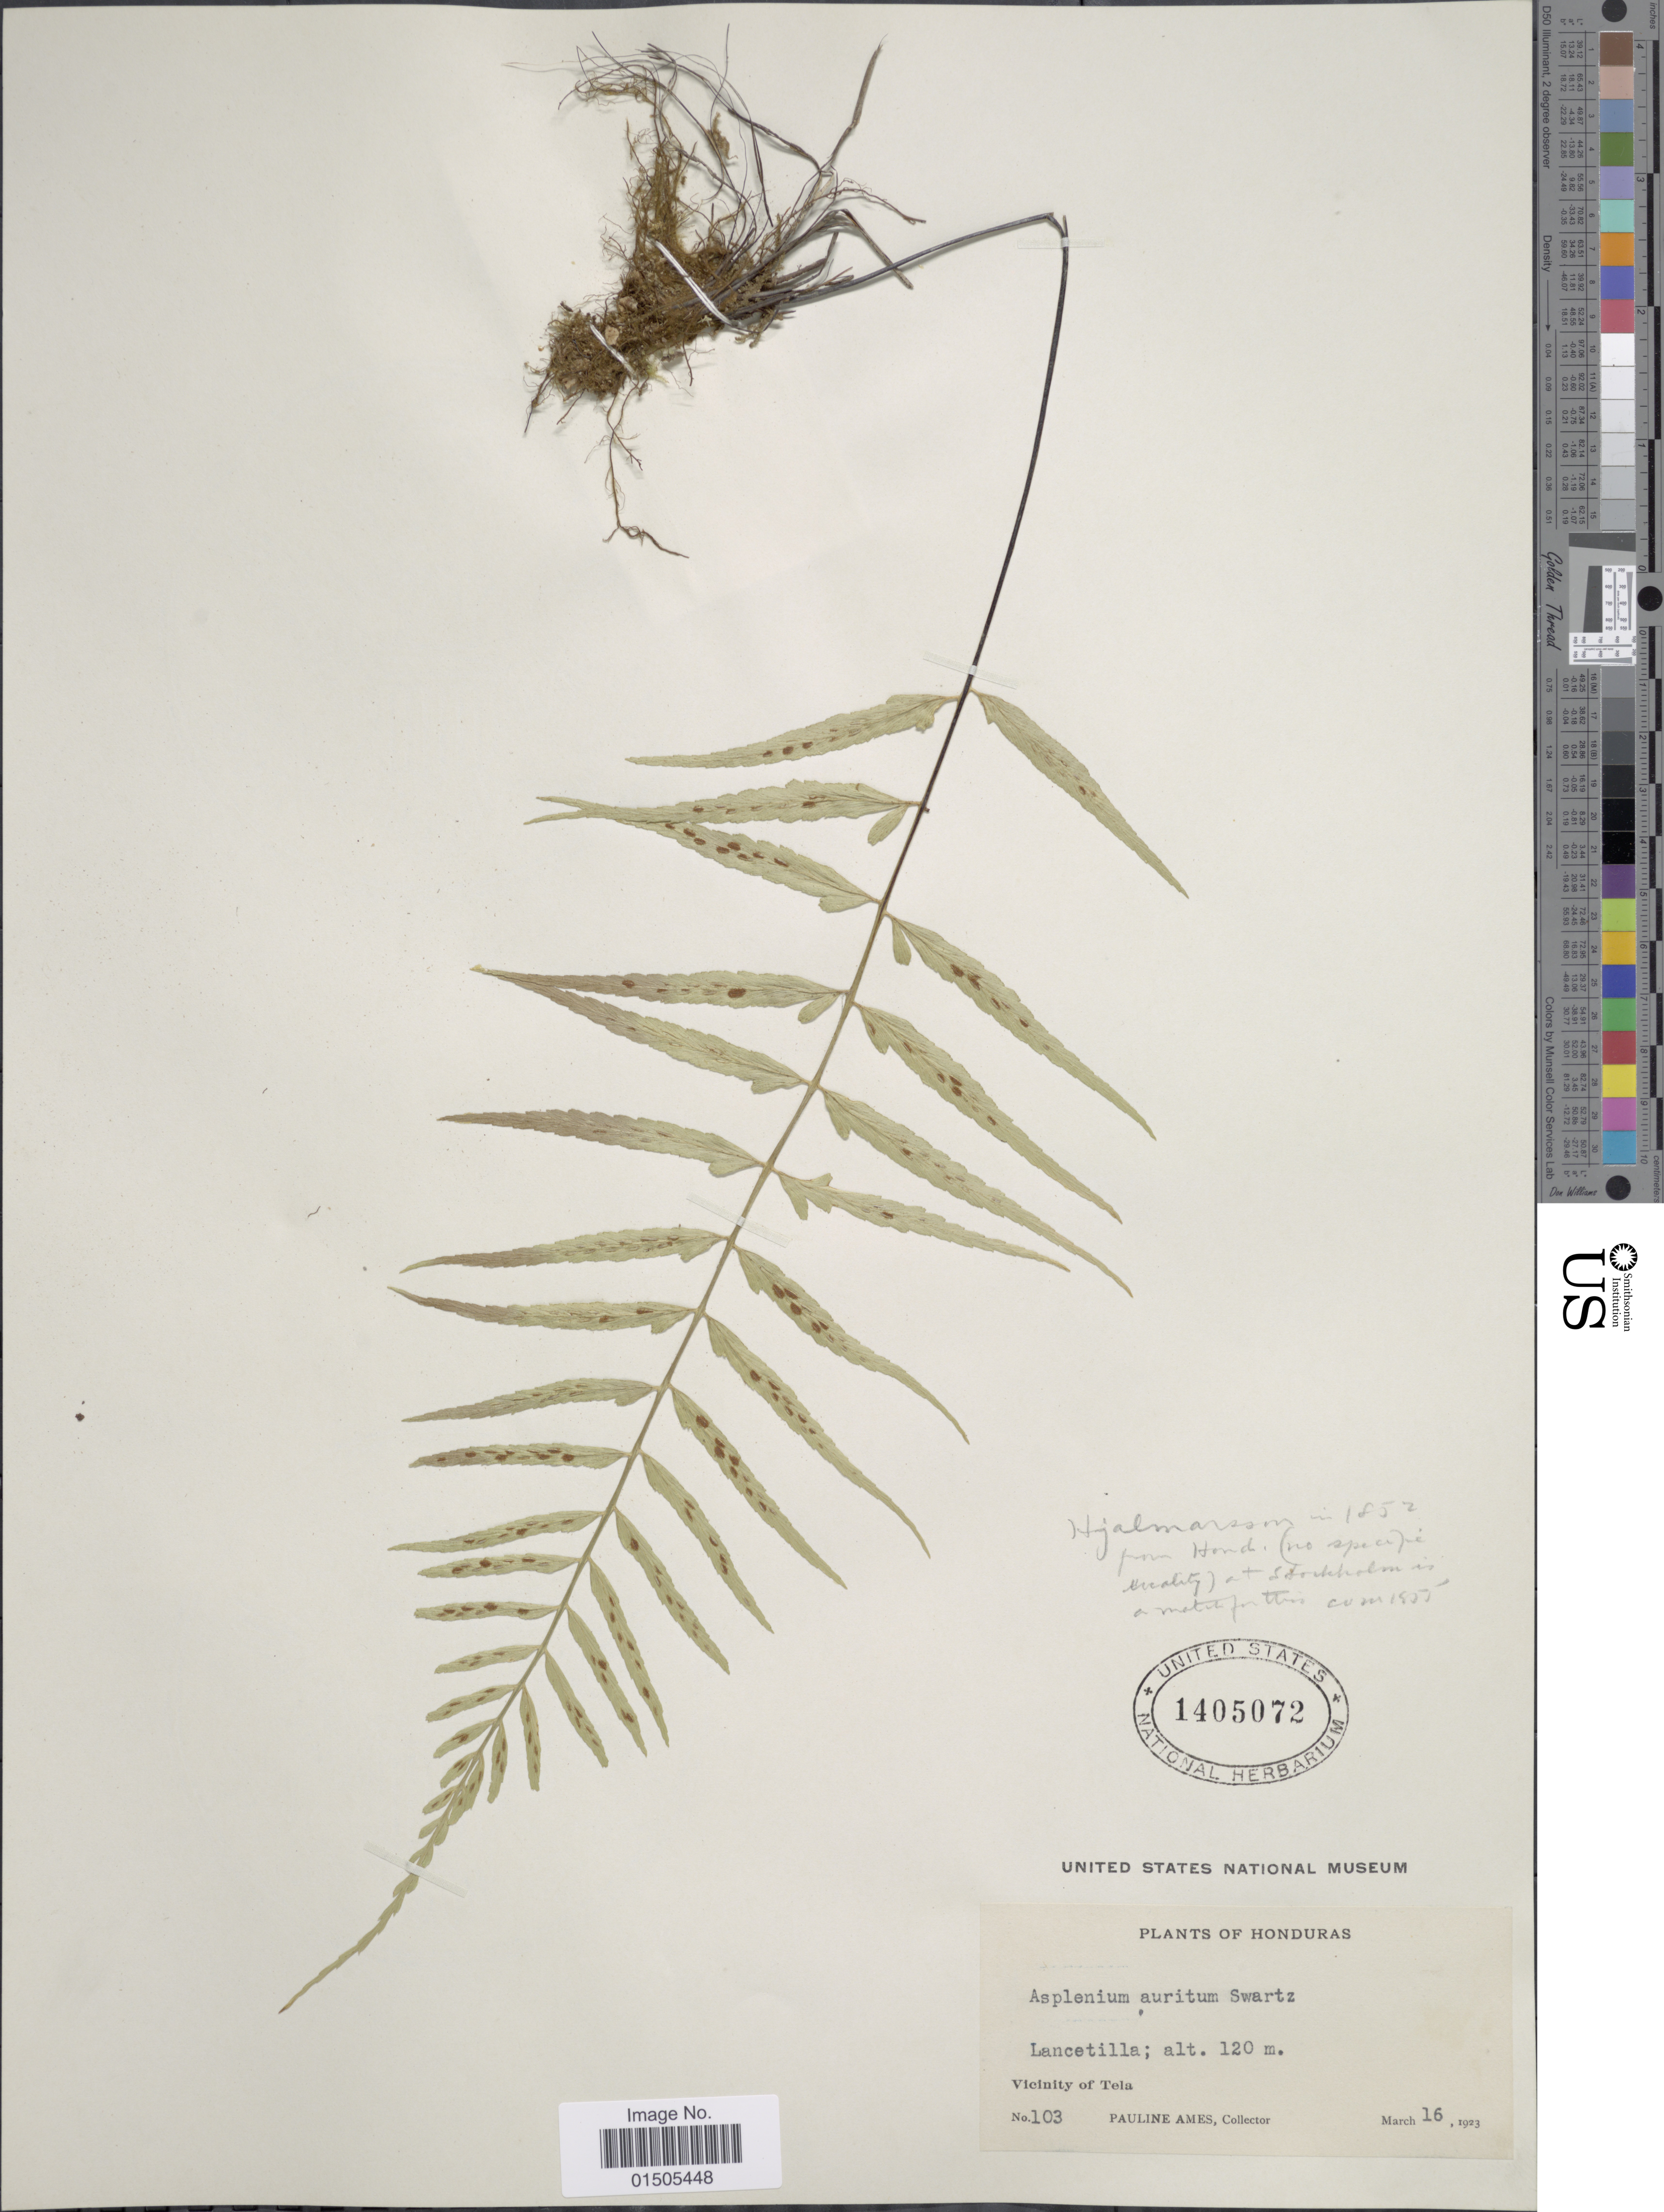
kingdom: Plantae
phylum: Tracheophyta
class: Polypodiopsida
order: Polypodiales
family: Aspleniaceae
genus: Asplenium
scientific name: Asplenium auritum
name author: Sw.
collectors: P. Ames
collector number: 103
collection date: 1923-03-16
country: Honduras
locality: Lancetilla. Vicinity of Tela.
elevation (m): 120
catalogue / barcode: US 1405072